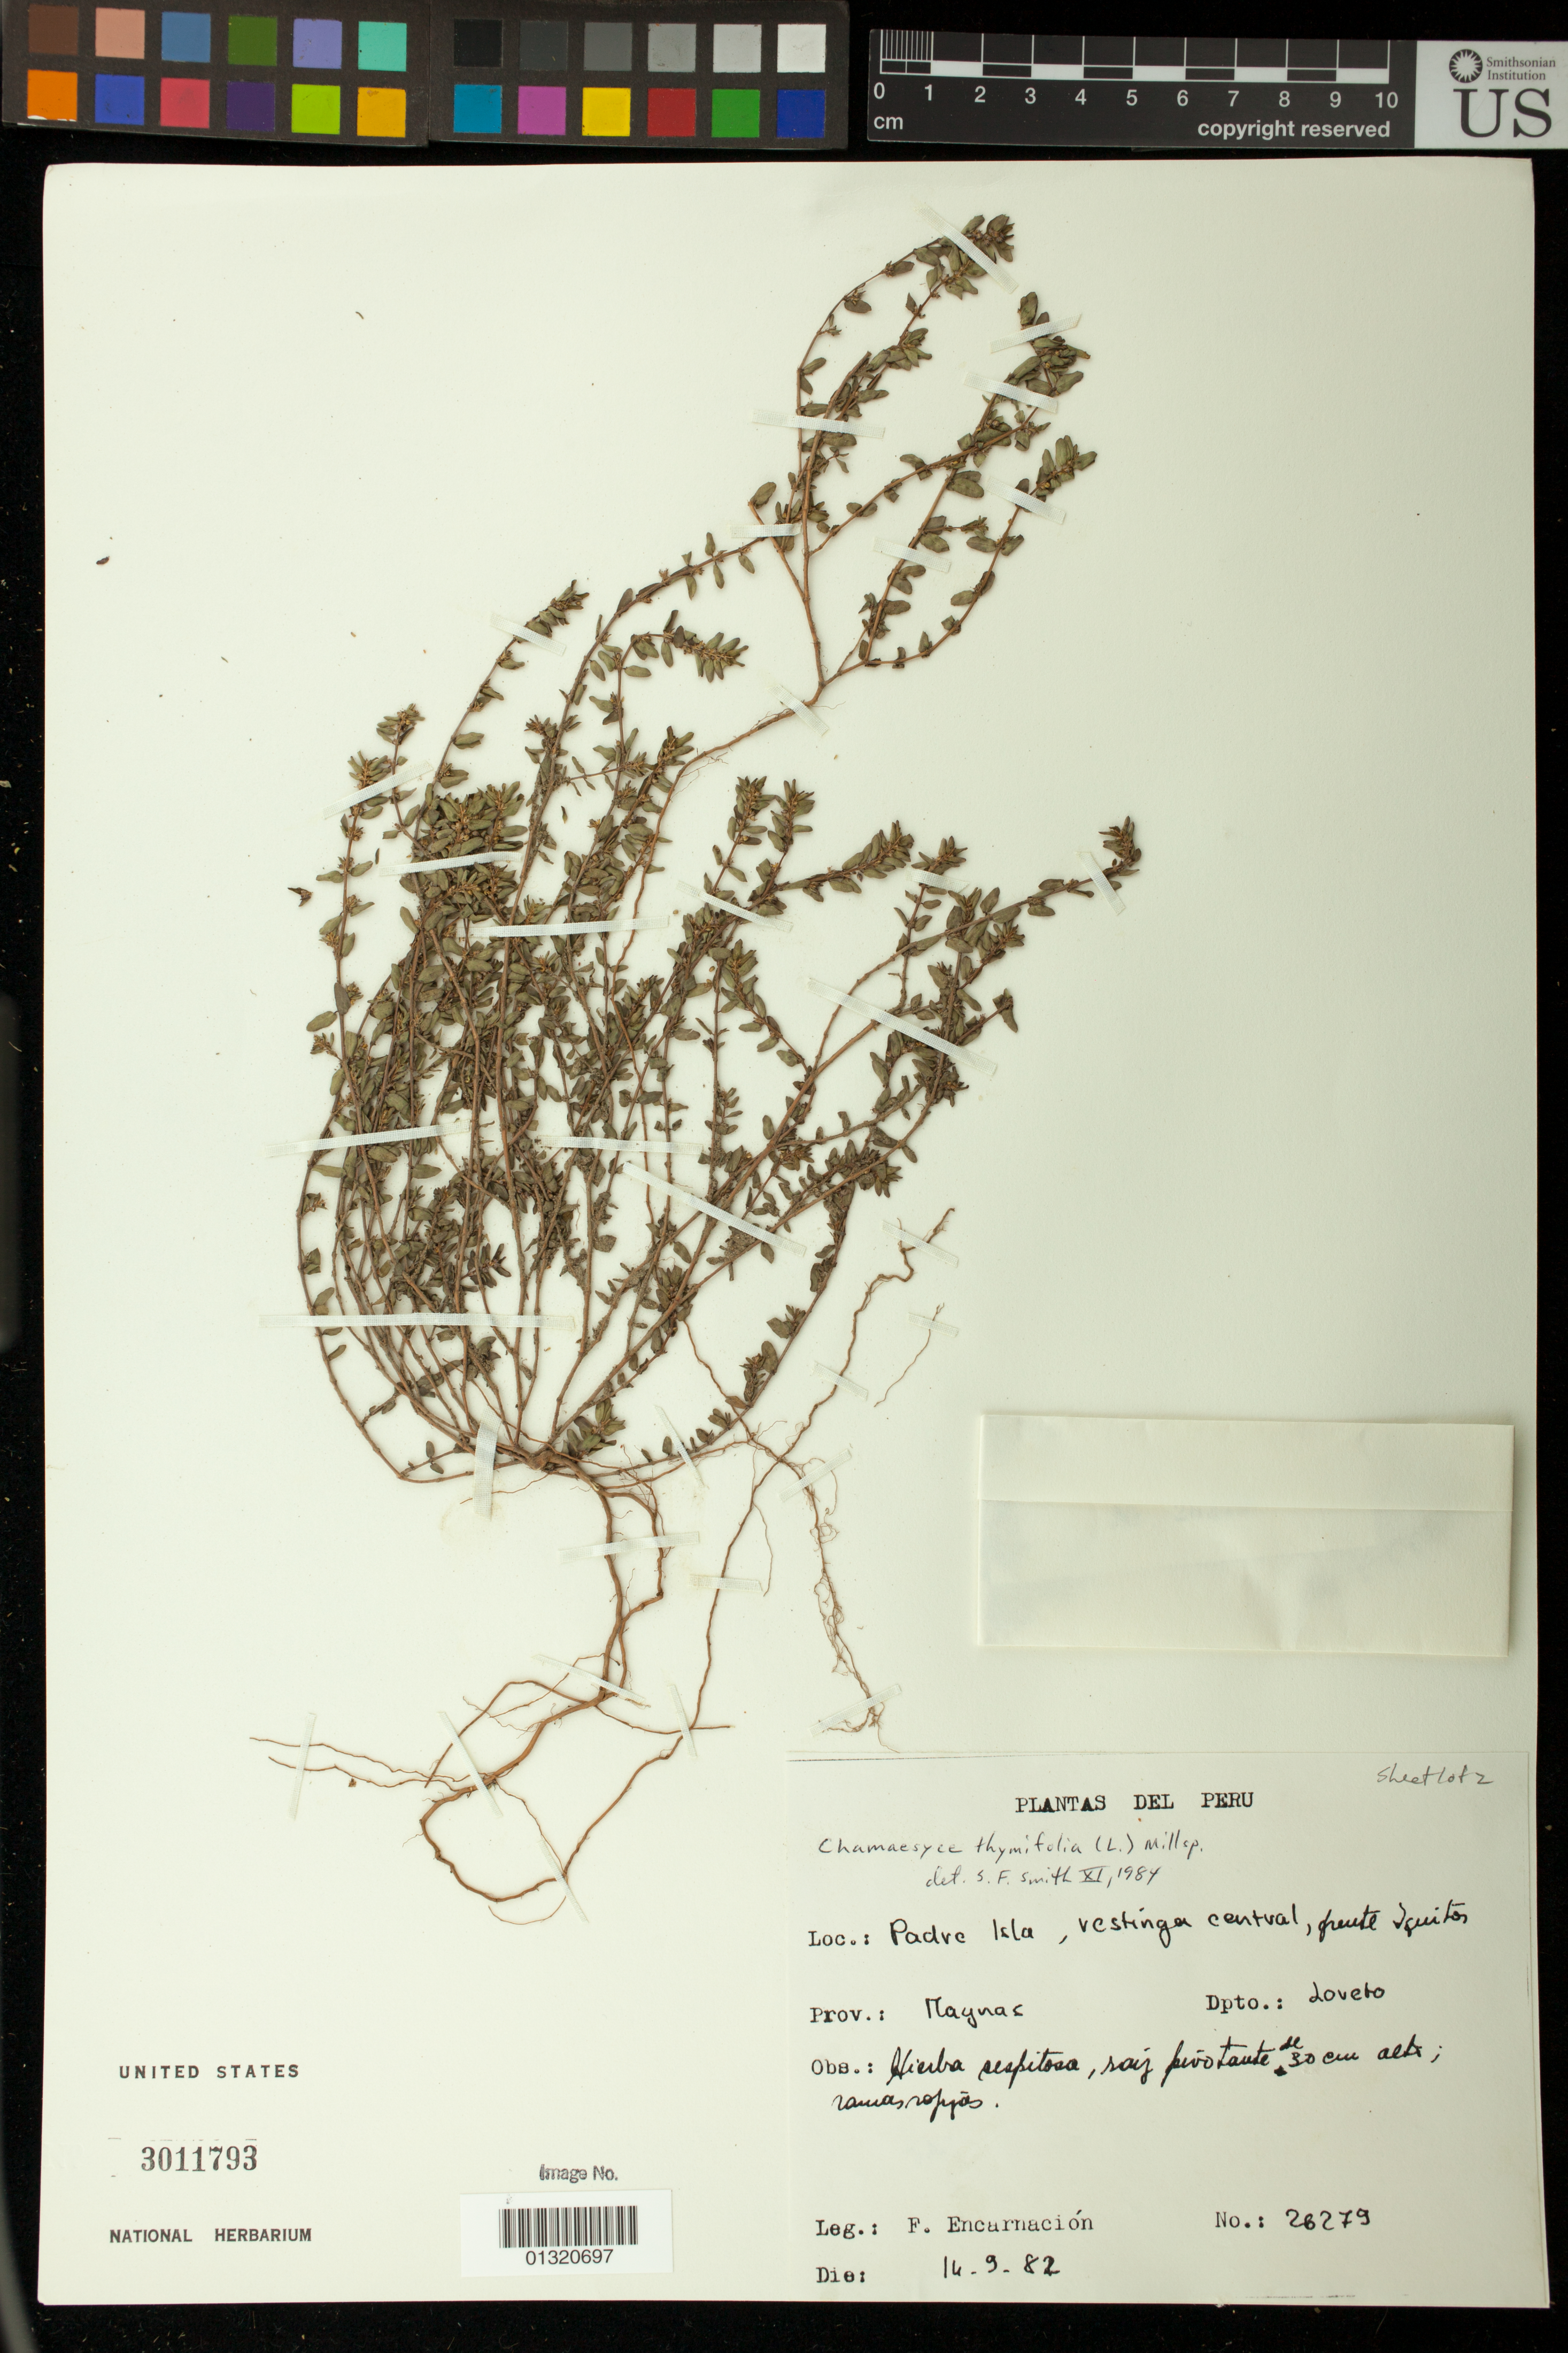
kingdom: Plantae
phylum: Tracheophyta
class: Magnoliopsida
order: Malpighiales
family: Euphorbiaceae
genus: Euphorbia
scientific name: Euphorbia thymifolia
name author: L.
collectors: F. Encarnación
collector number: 26279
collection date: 1982-09-14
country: Peru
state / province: Loreto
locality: Padre Isla, vestinga central, frente Iquitos; Maynas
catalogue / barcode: US 3011793